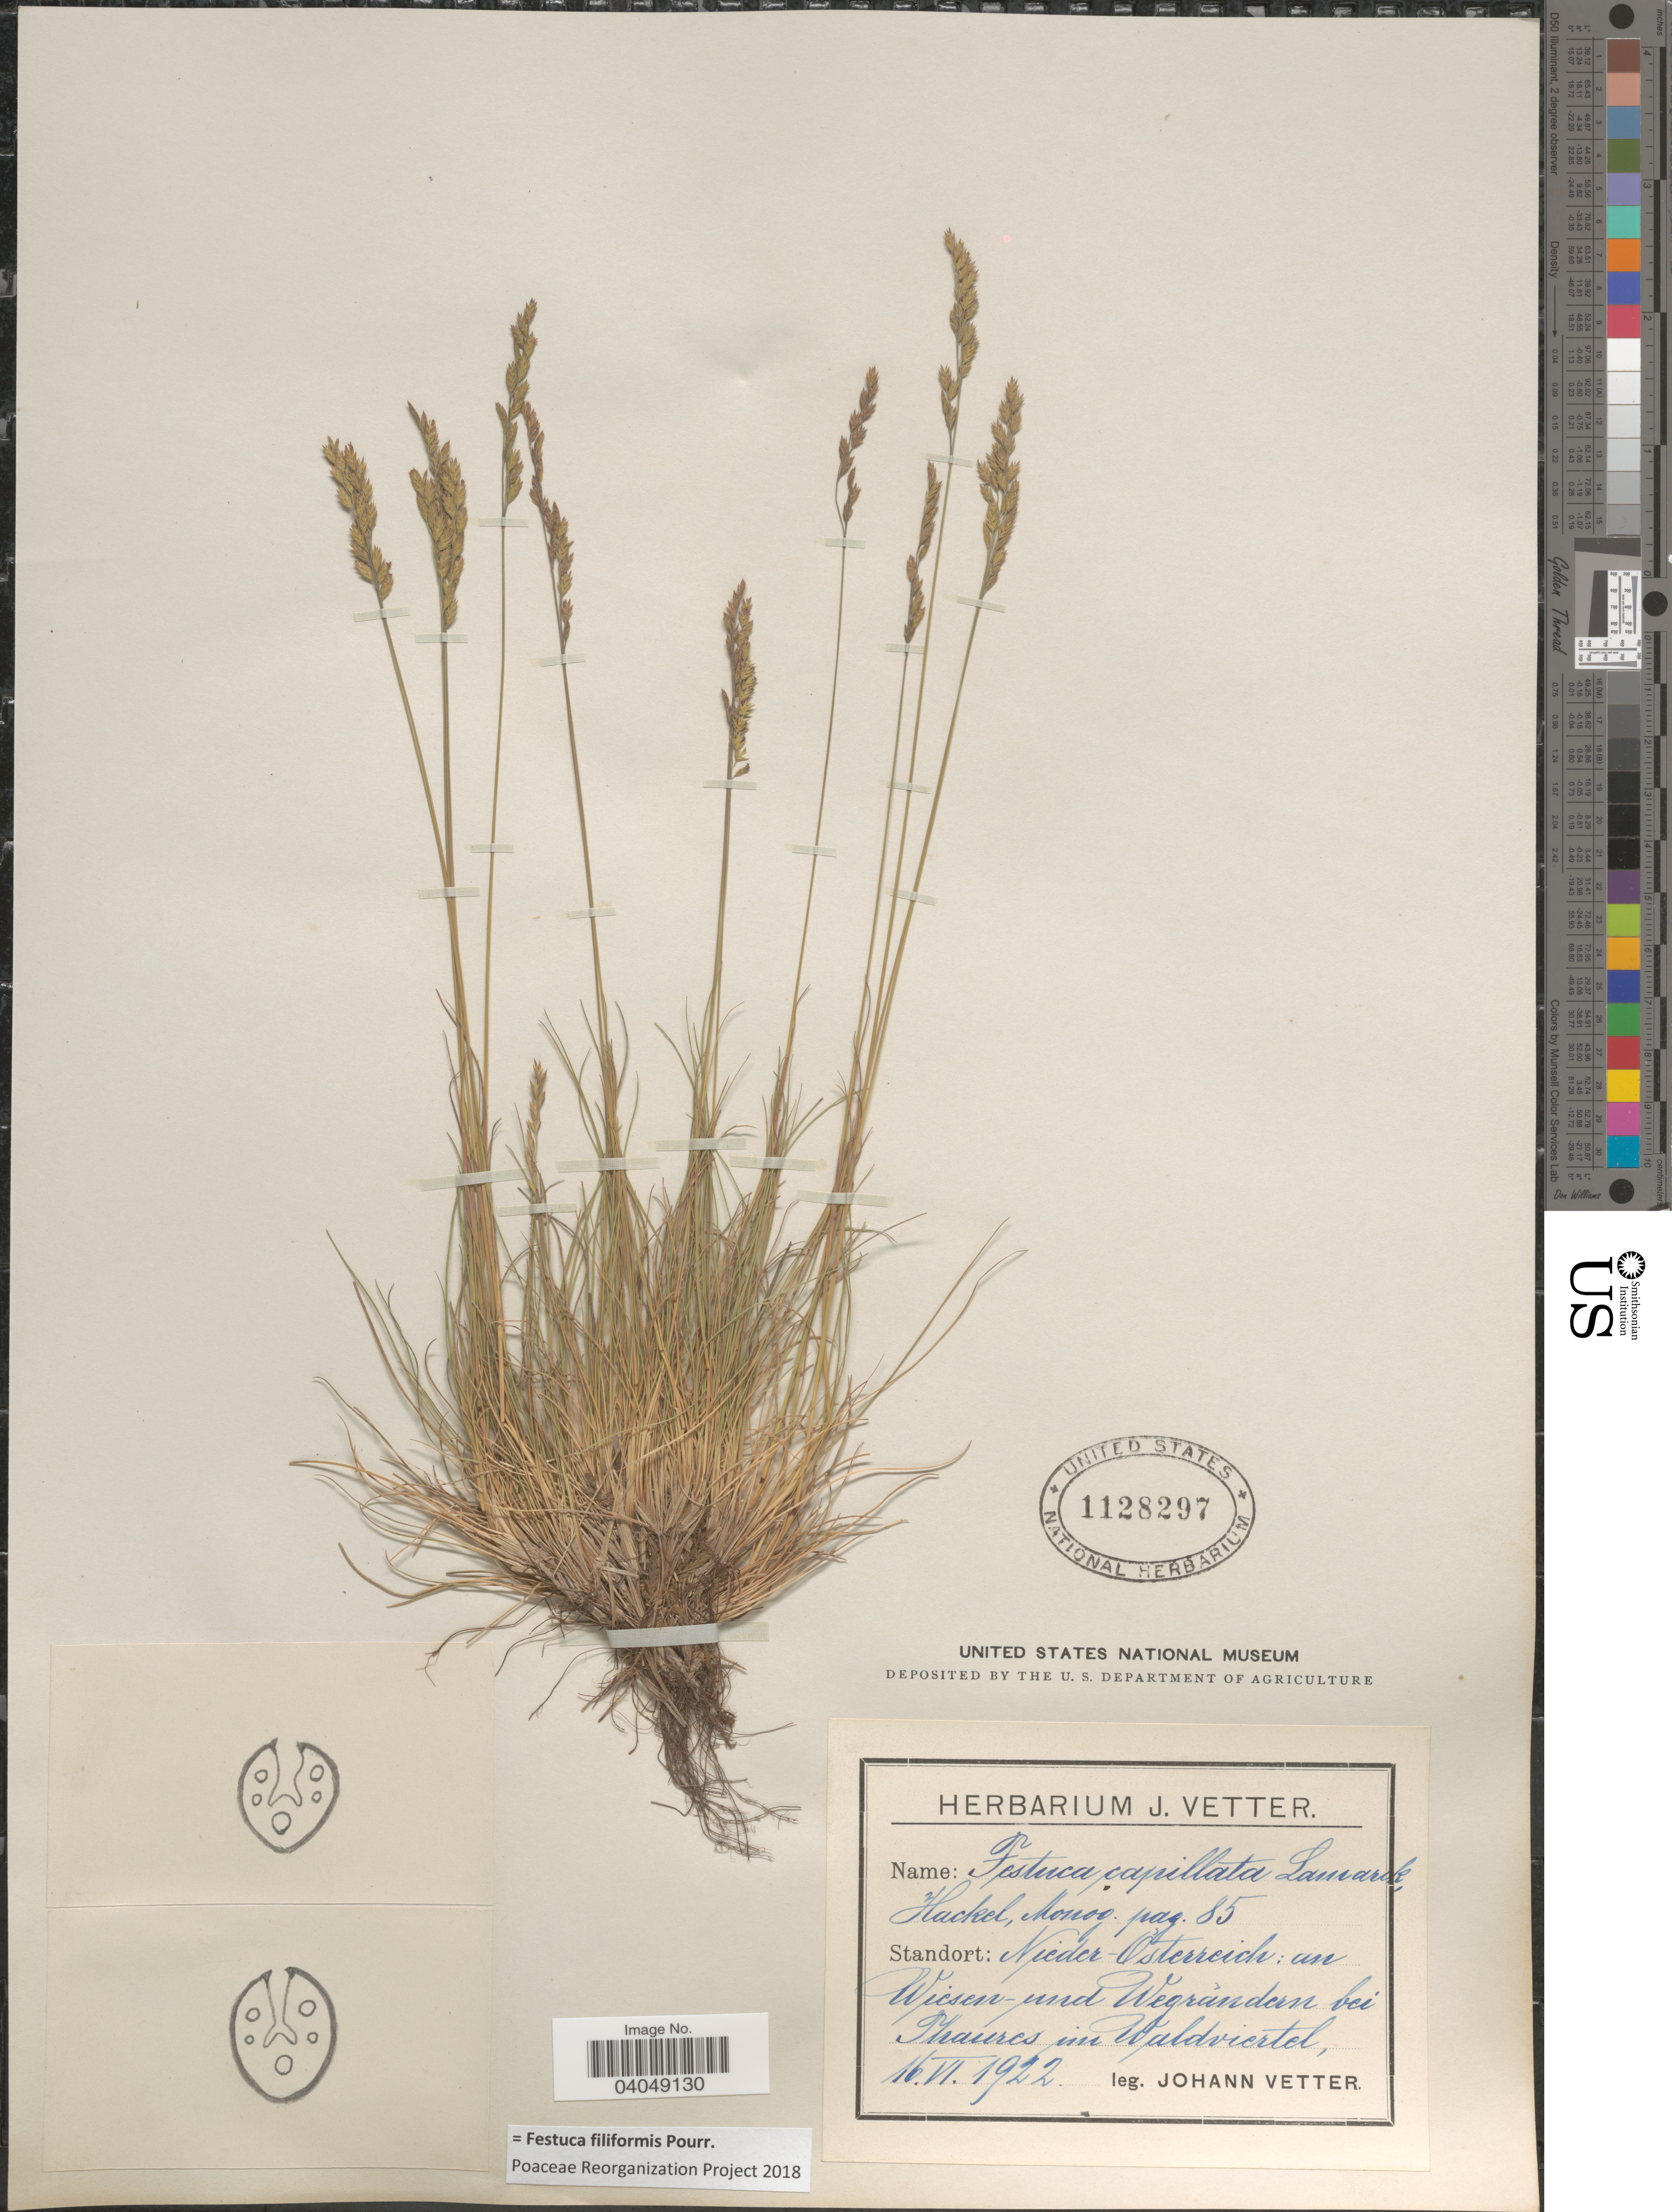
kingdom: Plantae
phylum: Tracheophyta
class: Liliopsida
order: Poales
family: Poaceae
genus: Festuca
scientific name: Festuca filiformis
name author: Pourr.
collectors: J. Vetter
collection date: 1922-06-16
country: Austria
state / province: Niederosterreich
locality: An Wiesen-und Wegrandern bei Thaures im Waldviertel.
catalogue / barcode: US 1128297